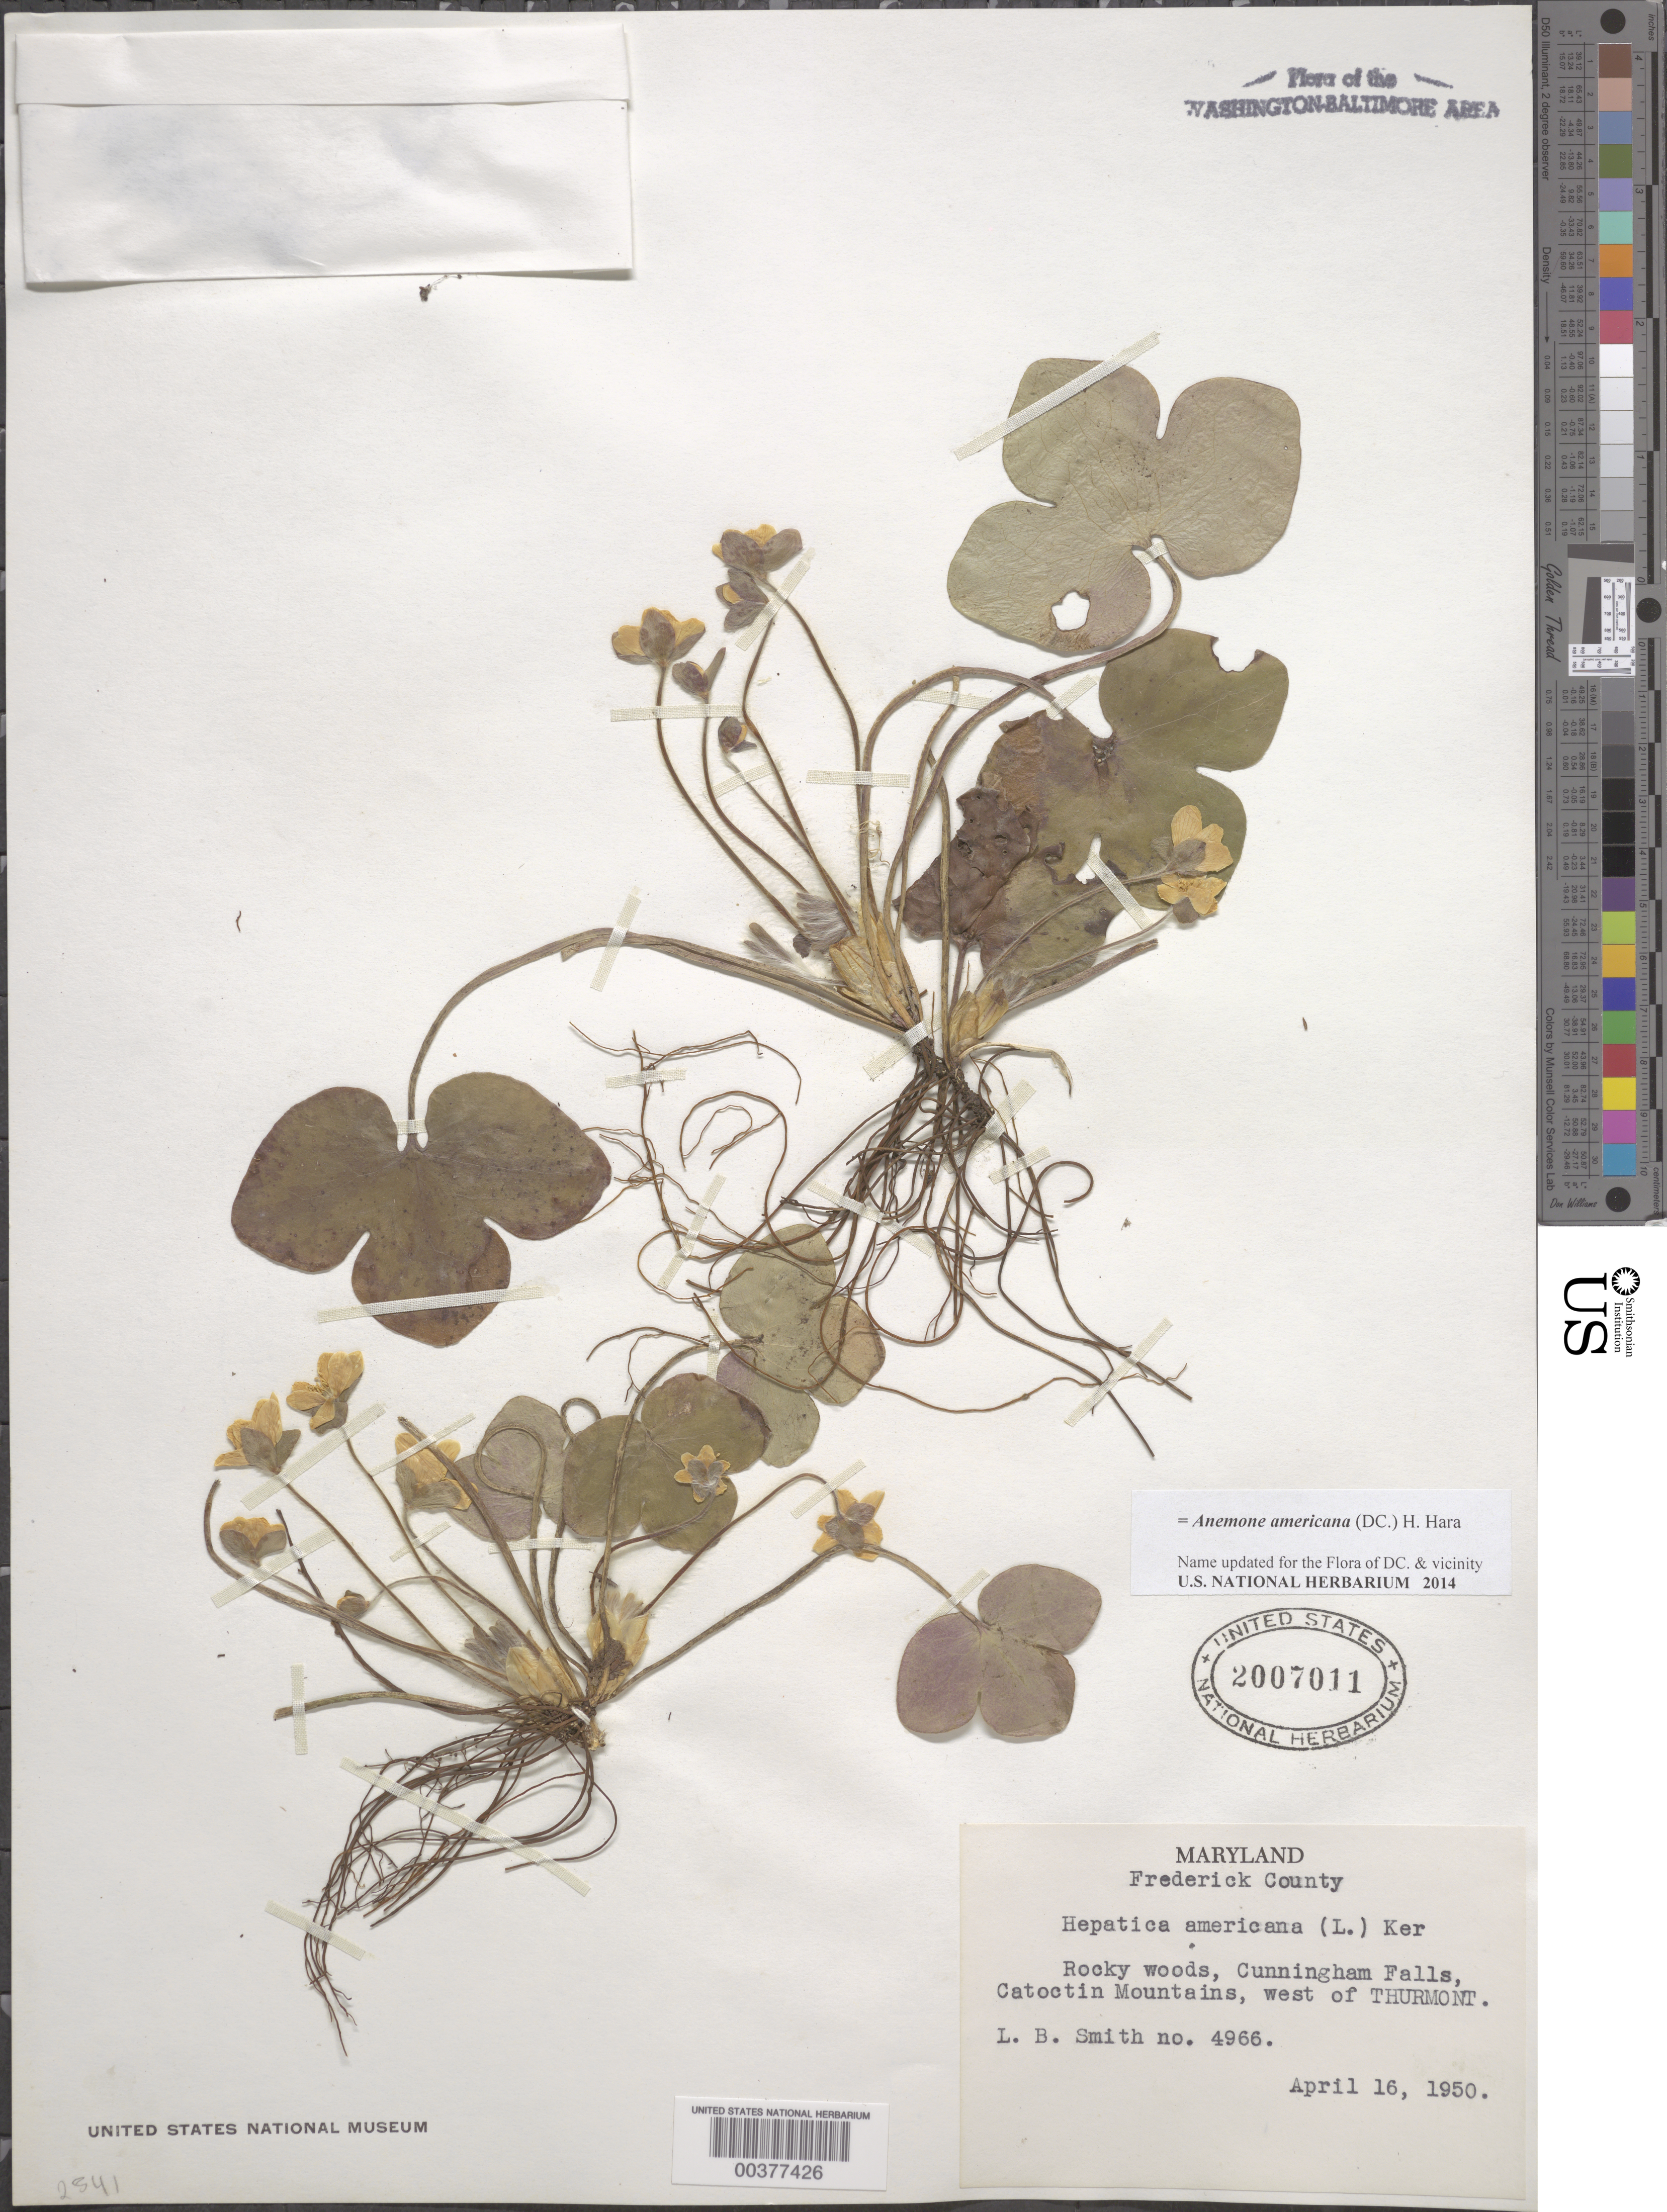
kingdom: Plantae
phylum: Tracheophyta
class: Magnoliopsida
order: Ranunculales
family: Ranunculaceae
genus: Hepatica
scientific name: Hepatica americana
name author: (DC.) Ker Gawl.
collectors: L. Smith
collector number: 4966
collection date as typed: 16 Apr 1950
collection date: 1950-04-16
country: United States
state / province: Maryland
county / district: Frederick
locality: W of Thurmont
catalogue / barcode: US 2007011